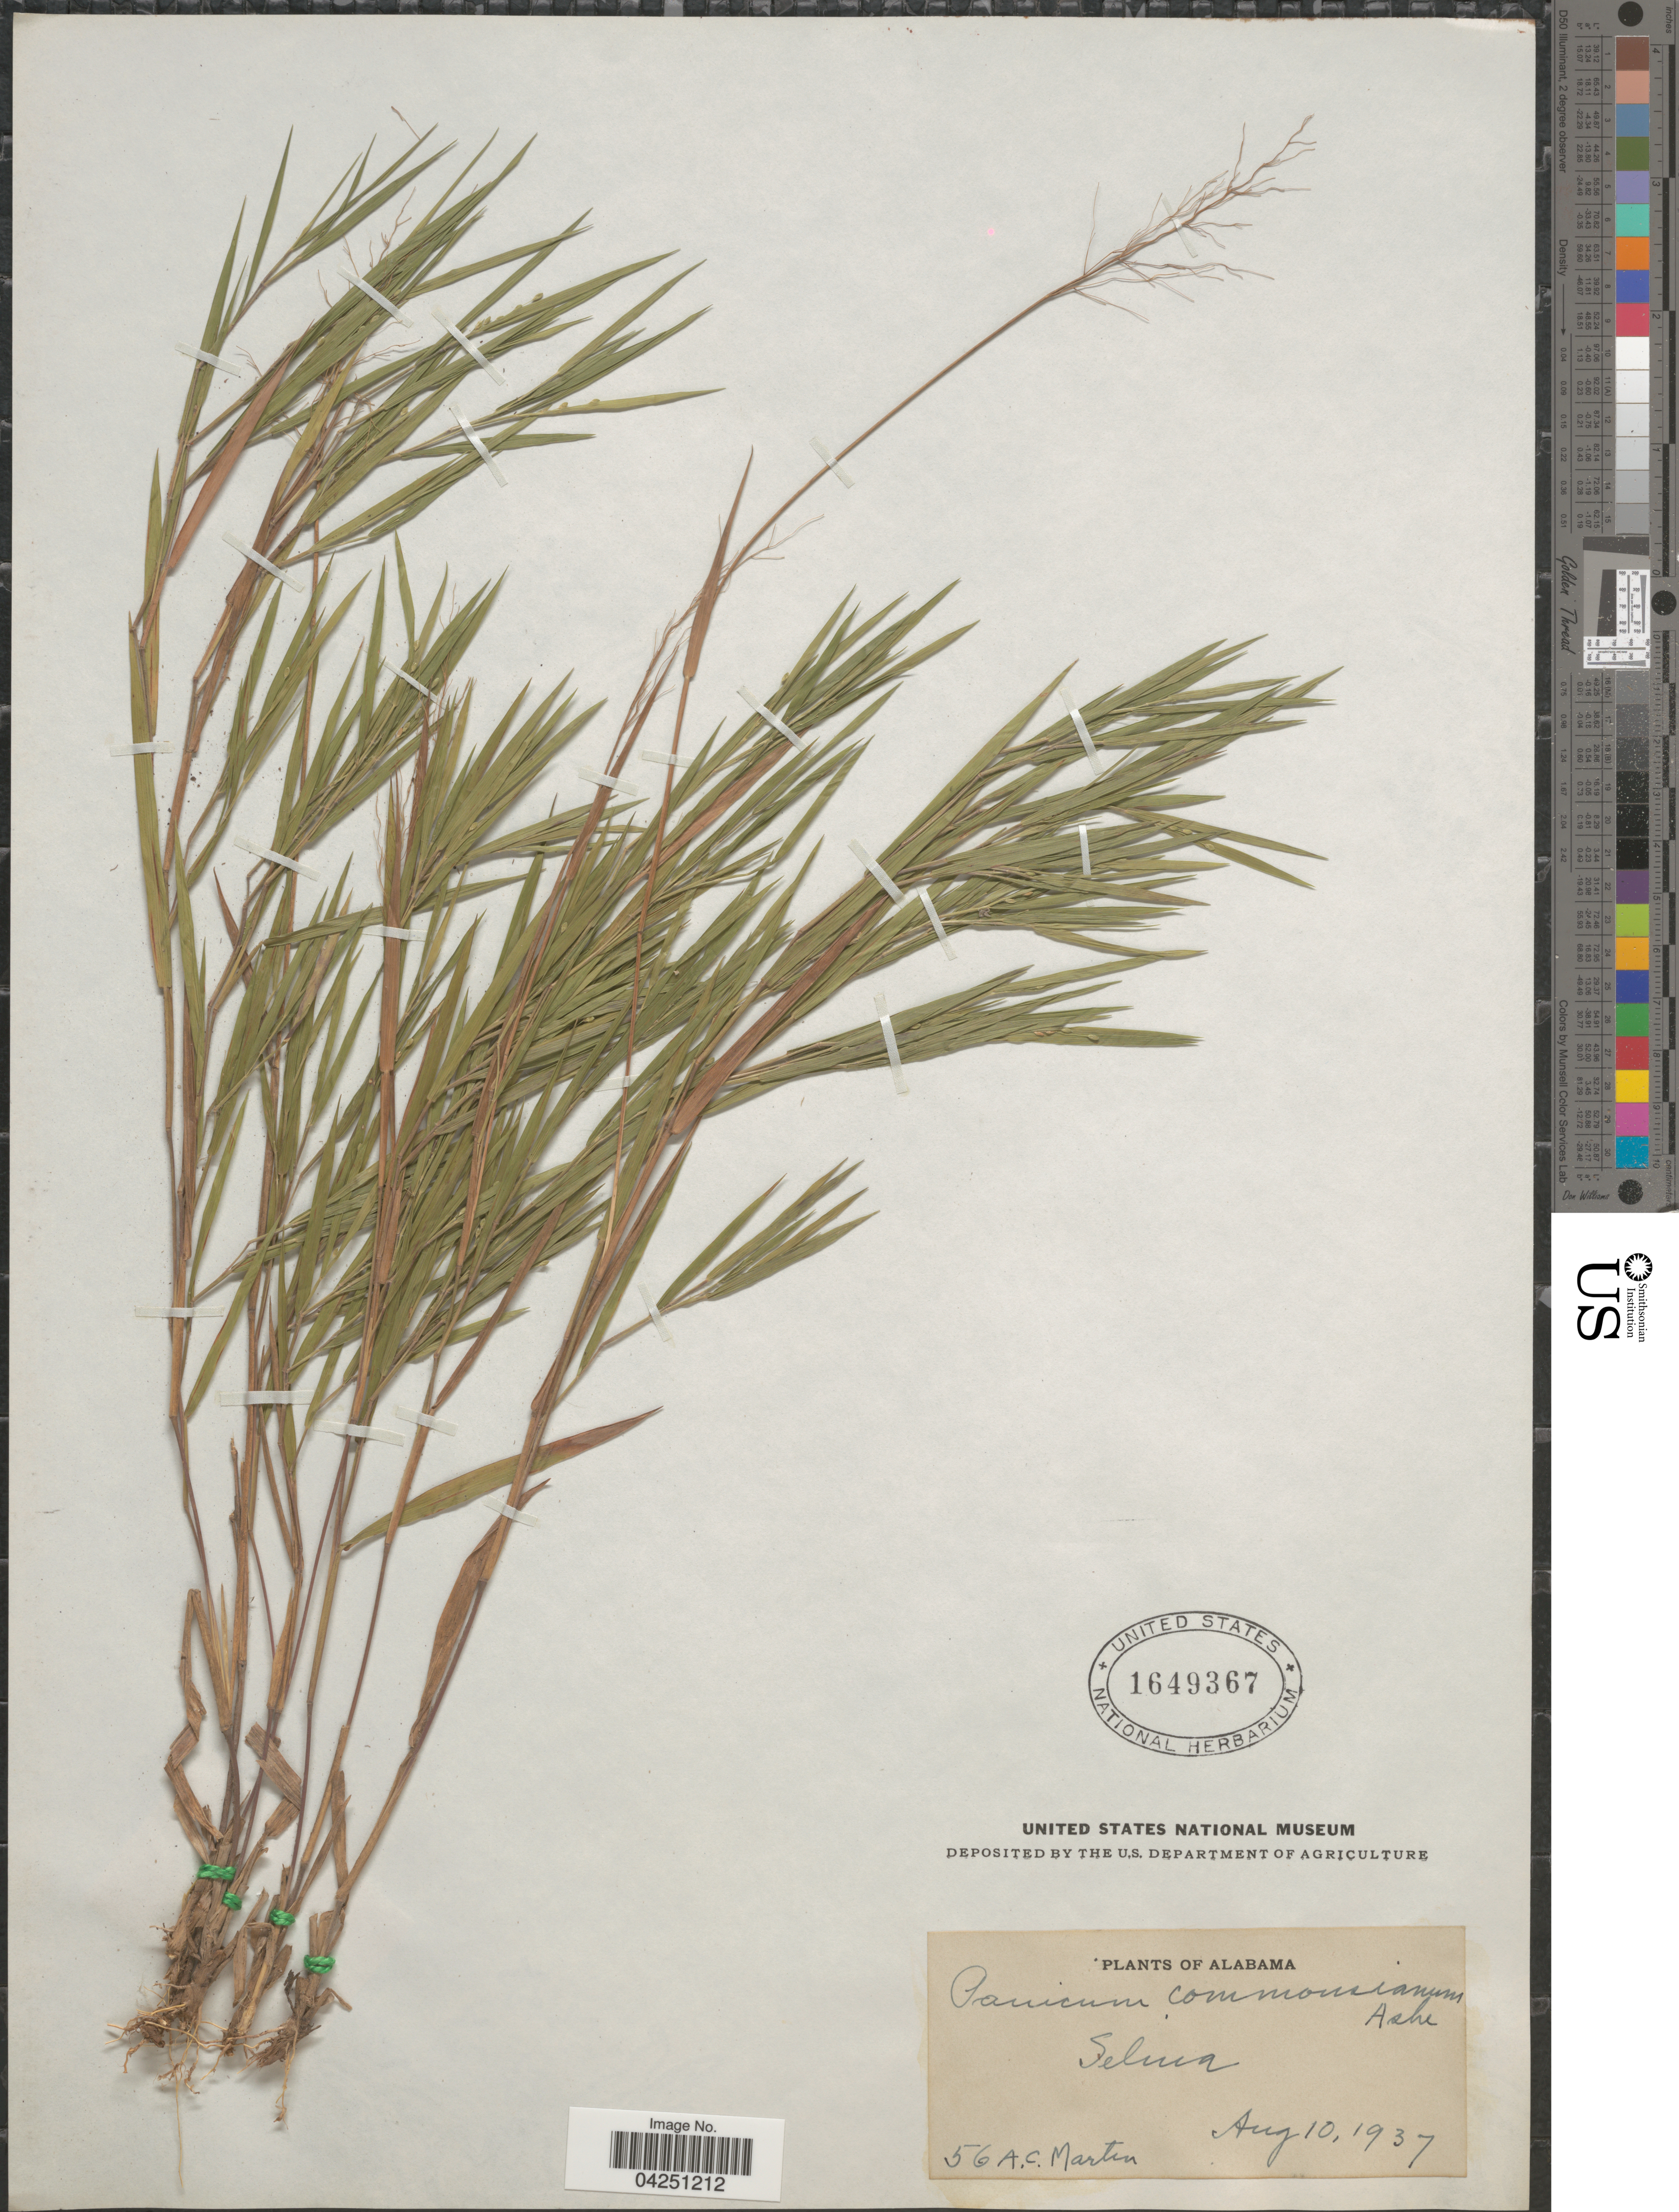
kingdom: Plantae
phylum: Tracheophyta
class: Liliopsida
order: Poales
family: Poaceae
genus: Dichanthelium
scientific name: Dichanthelium acuminatum var. acuminatum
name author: (Sw.) Gould & C.A. Clark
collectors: A. C. Martin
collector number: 56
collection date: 1937-08-10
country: United States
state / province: Alabama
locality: Selma.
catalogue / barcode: US 1649367